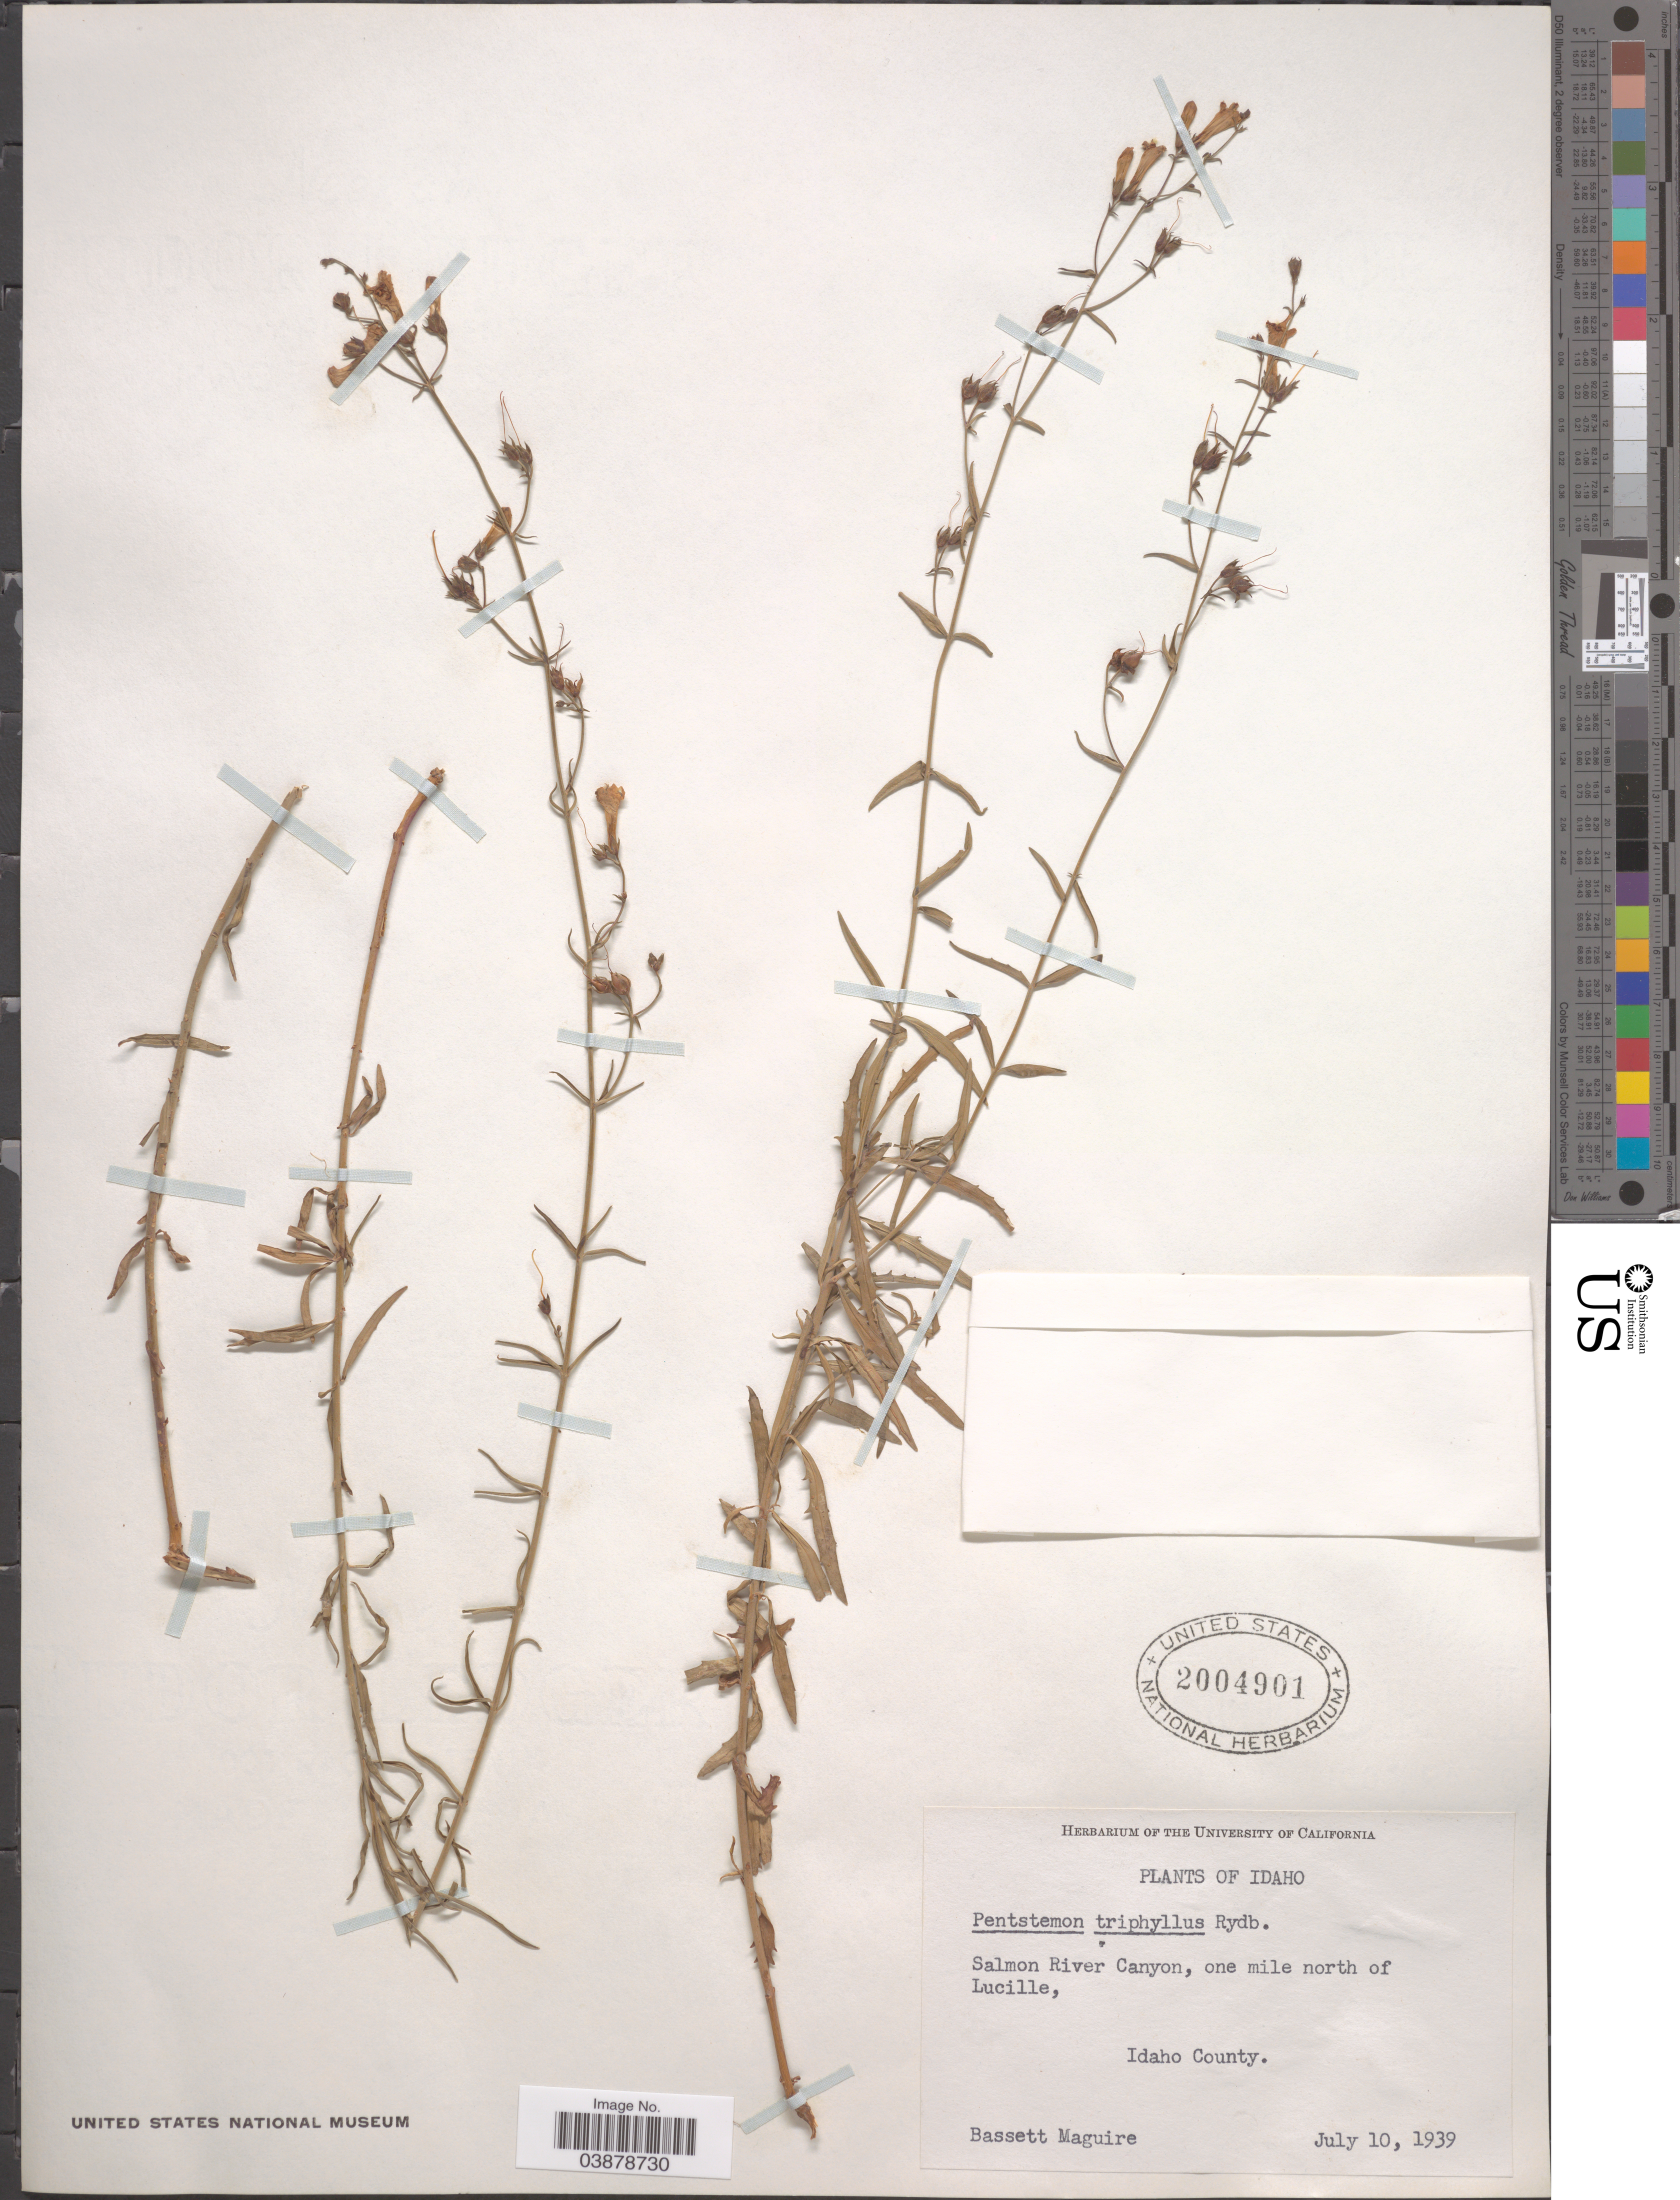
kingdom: Plantae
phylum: Tracheophyta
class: Magnoliopsida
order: Lamiales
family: Plantaginaceae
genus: Penstemon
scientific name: Penstemon triphyllus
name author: Douglas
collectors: B. Maguire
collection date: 1939-07-10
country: United States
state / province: Idaho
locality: Salmon River Canyon, one mile north of Lucille, Idaho County.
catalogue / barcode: US 2004901